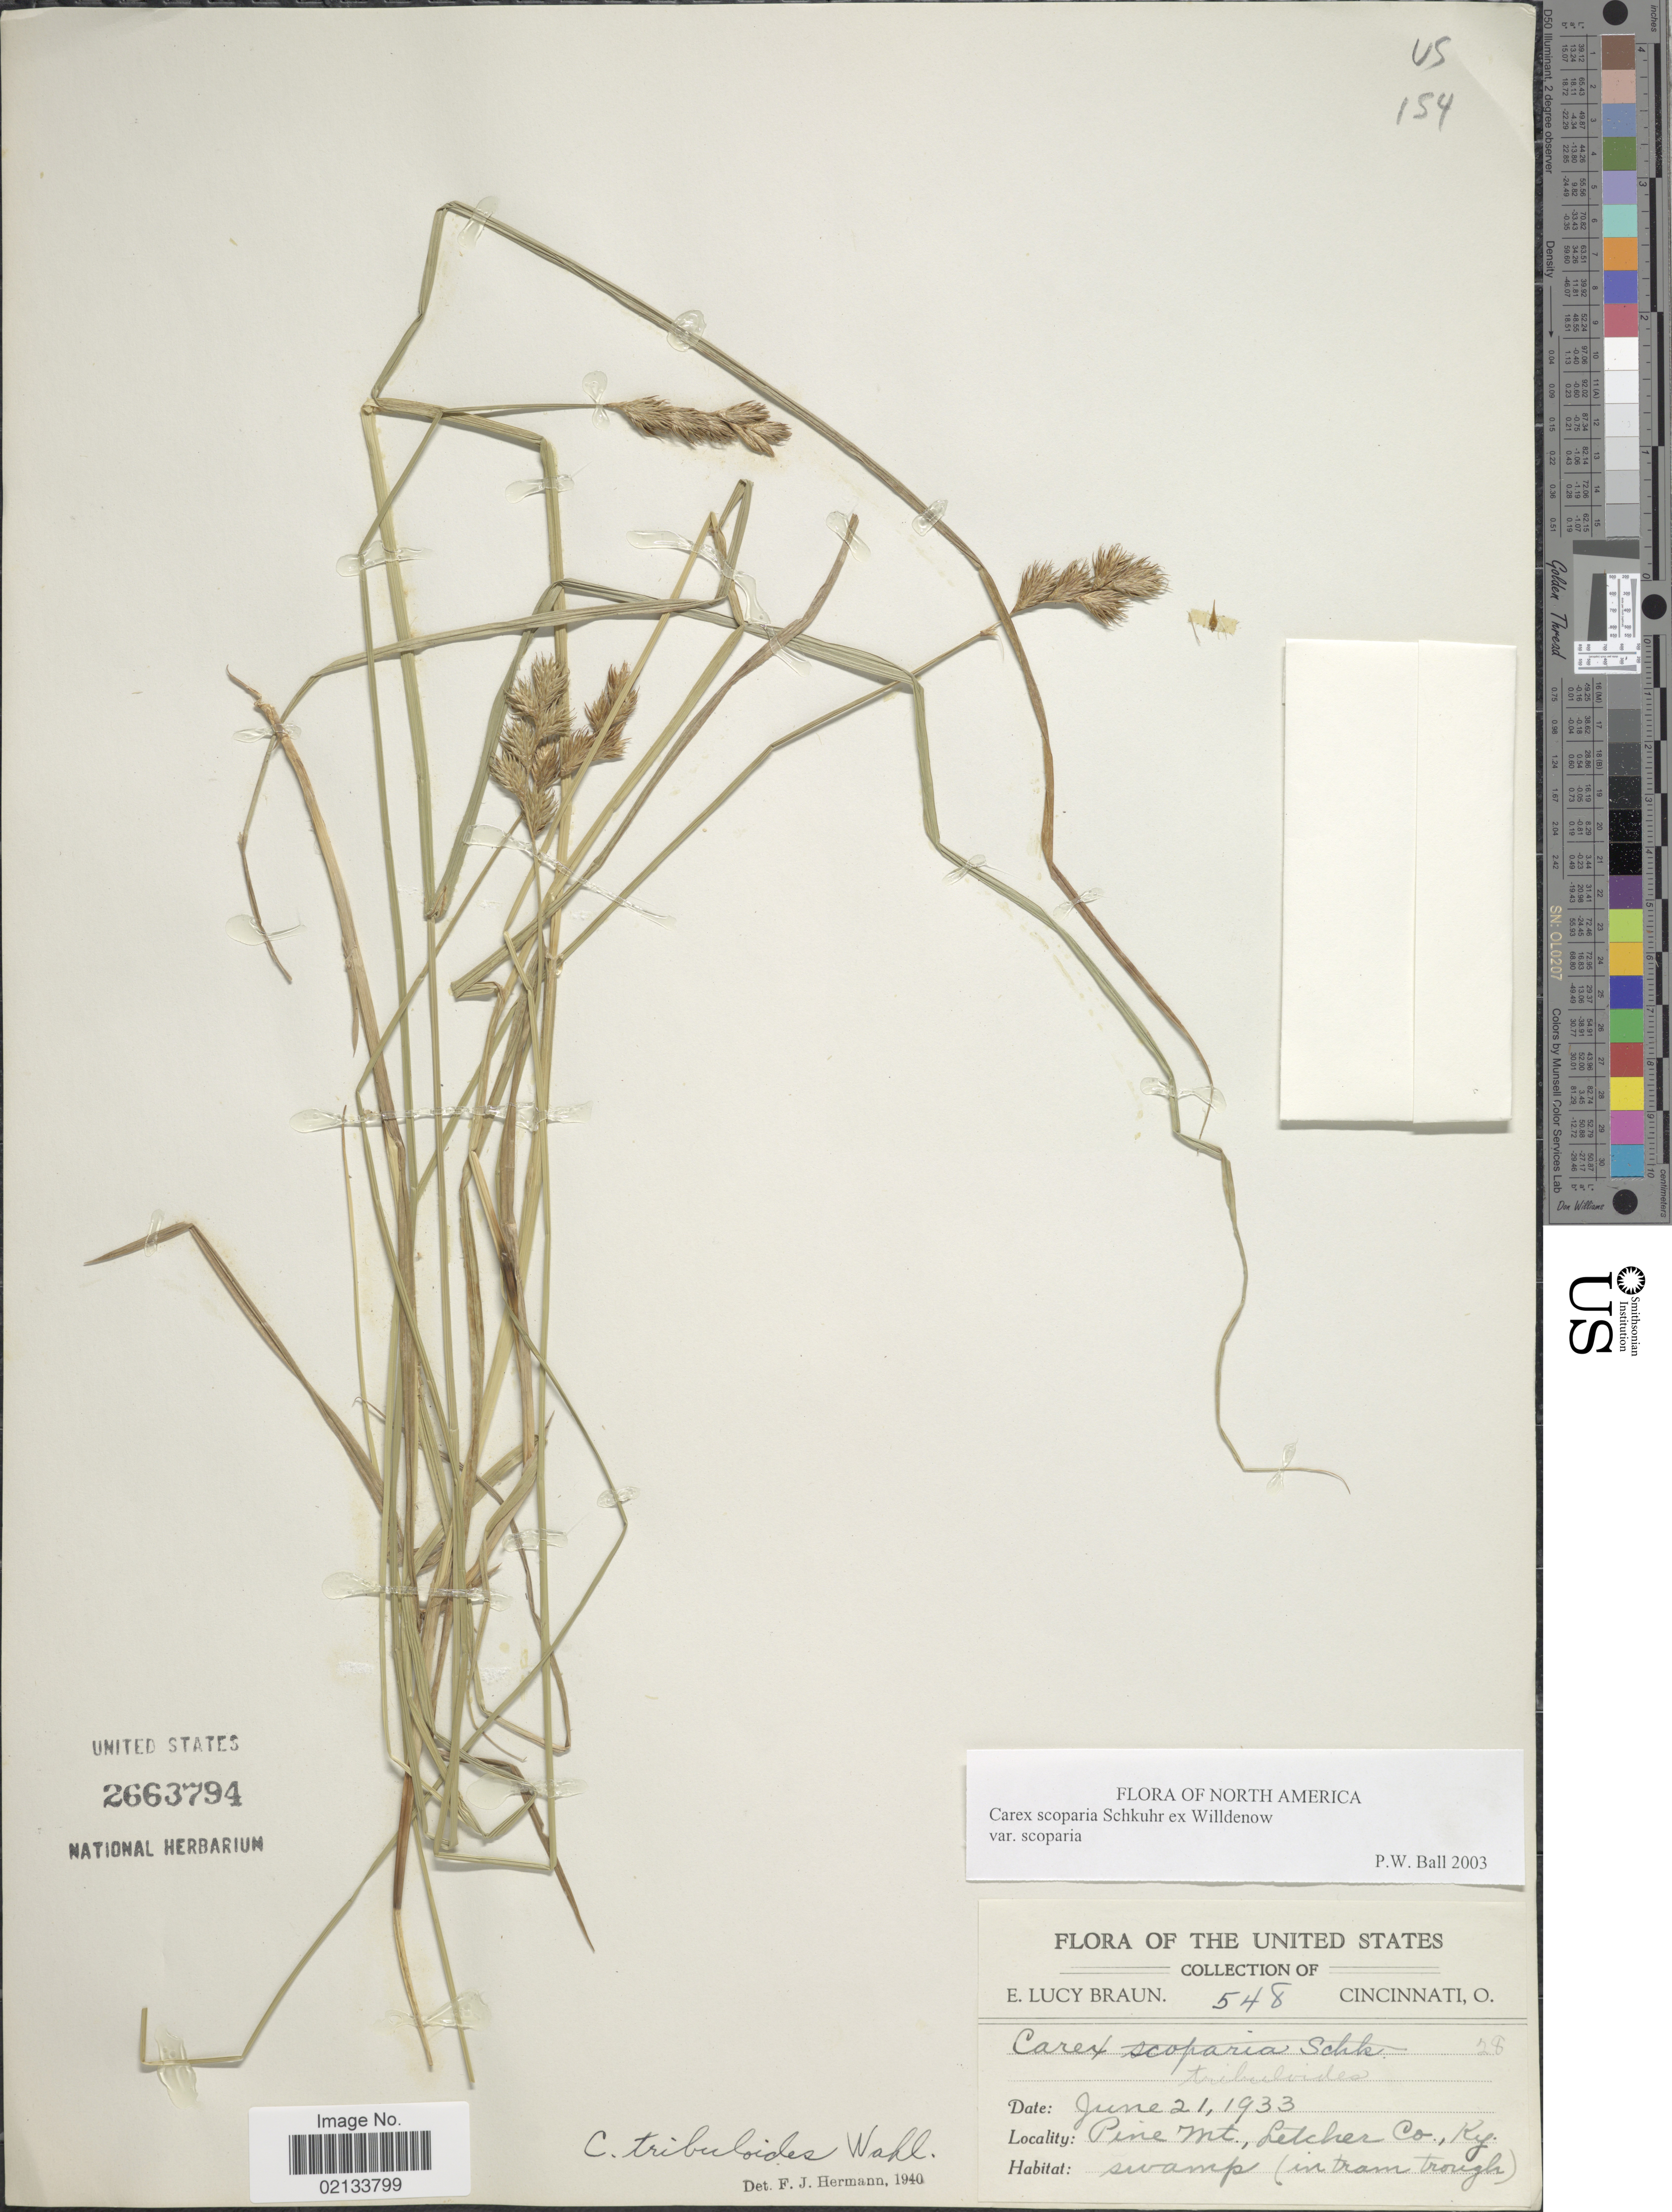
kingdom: Plantae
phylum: Tracheophyta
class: Liliopsida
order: Poales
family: Cyperaceae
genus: Carex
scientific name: Carex scoparia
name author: Schkuhr ex Willd.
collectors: E. L. Braun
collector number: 548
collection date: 1933-06-21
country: United States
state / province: Kentucky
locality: Pine Mt., Letcher Co., swampy (in tram trough)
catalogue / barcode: US 2663794